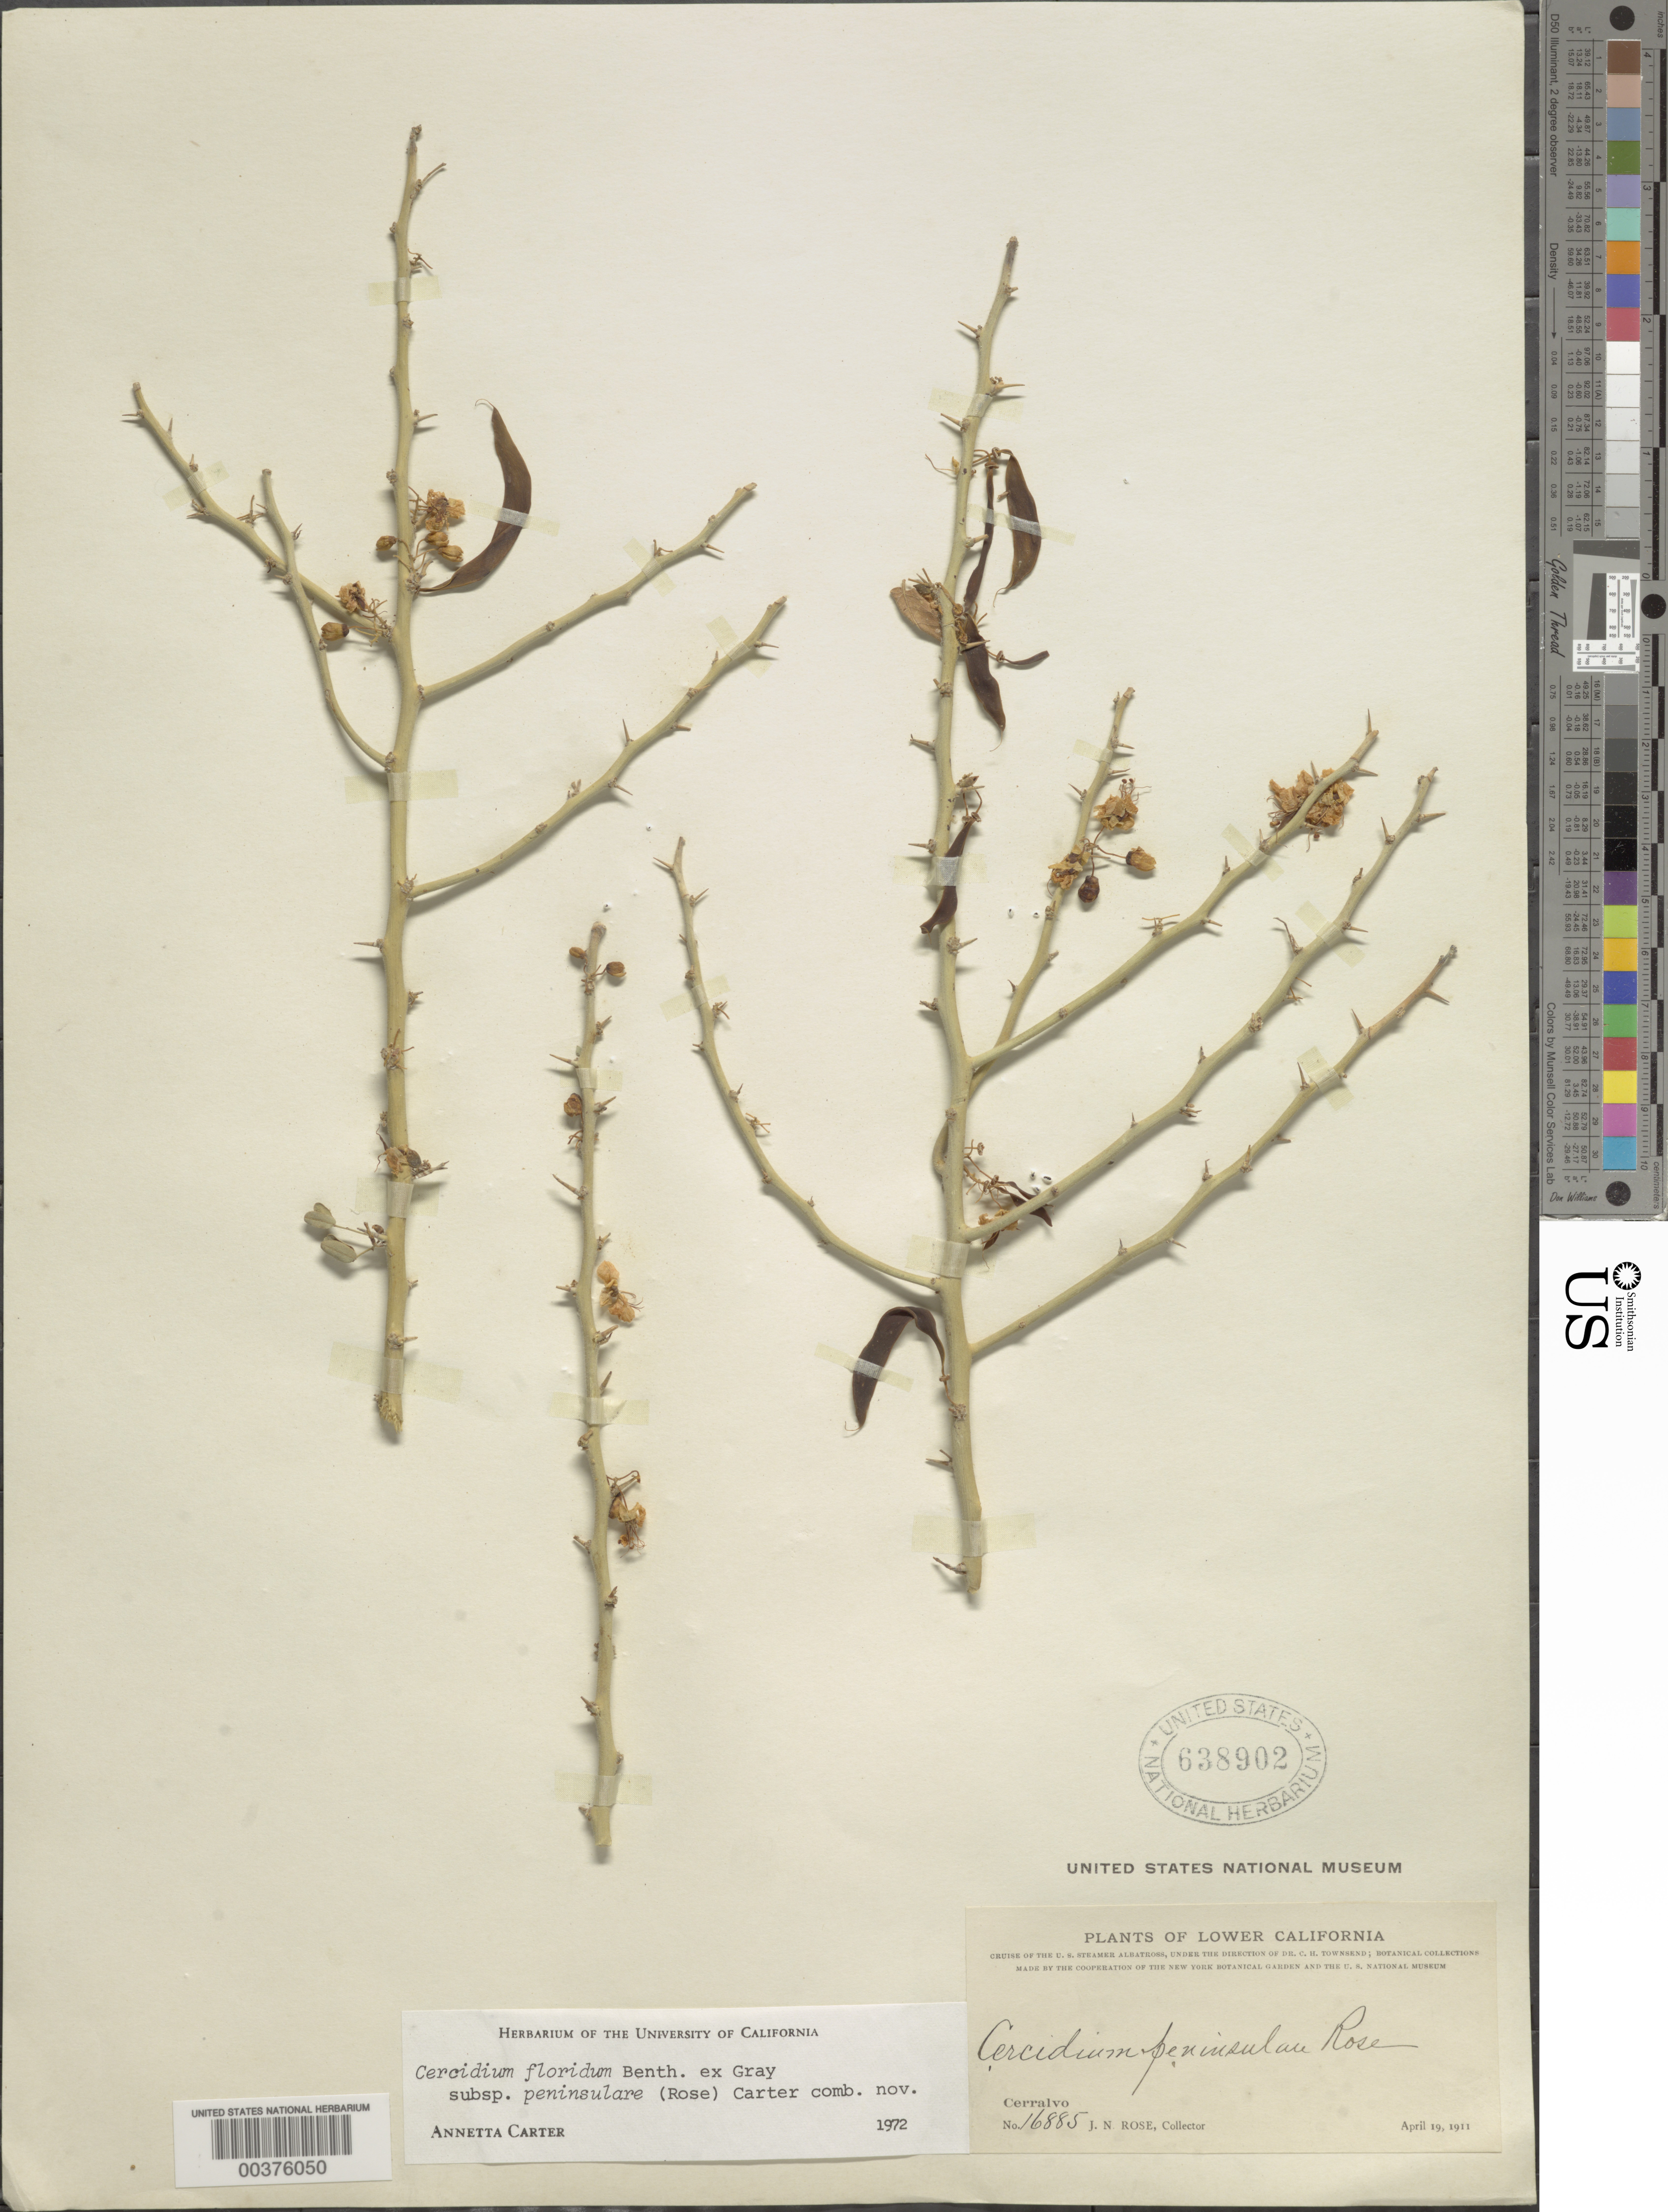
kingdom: Plantae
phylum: Tracheophyta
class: Magnoliopsida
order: Fabales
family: Fabaceae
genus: Parkinsonia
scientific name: Parkinsonia florida subsp. peninsulare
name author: (Rose) J.E. Hawkins & Felger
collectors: J. N. Rose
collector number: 16885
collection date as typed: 19 Apr 1911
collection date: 1911-04-19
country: Mexico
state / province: Baja California Sur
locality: Cerralvo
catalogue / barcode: US 638902